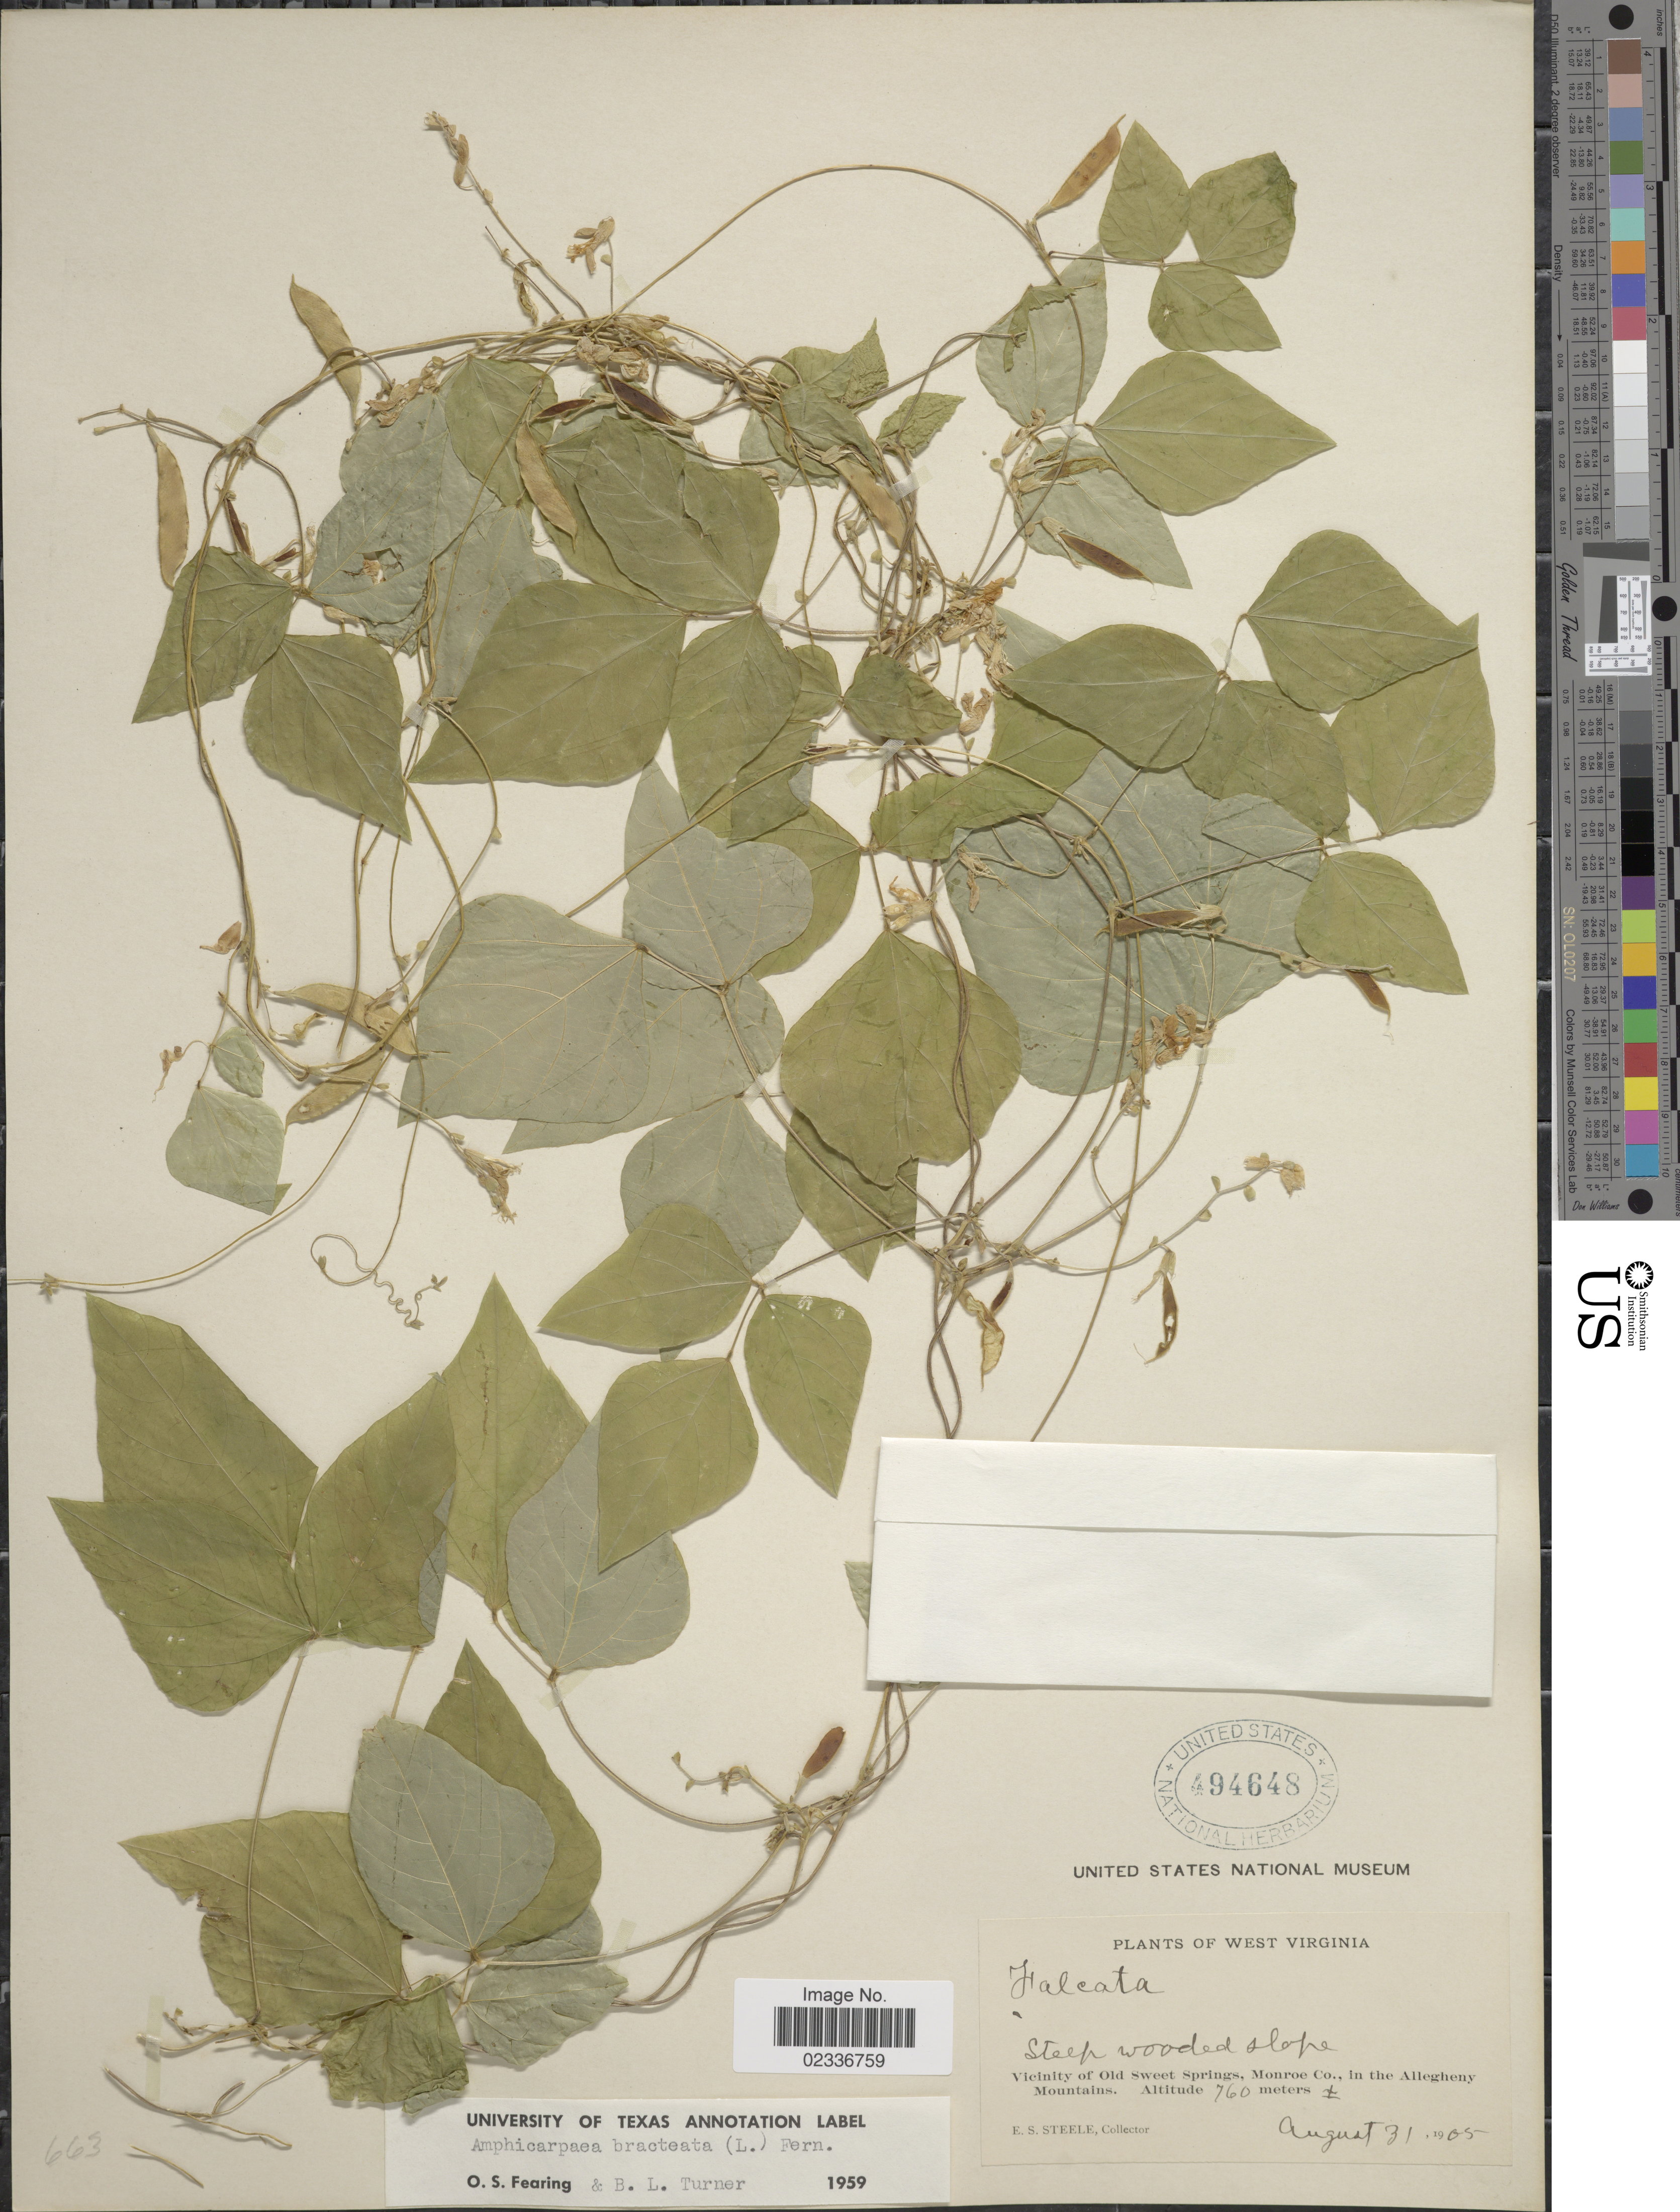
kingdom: Plantae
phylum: Tracheophyta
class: Magnoliopsida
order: Fabales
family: Fabaceae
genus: Amphicarpaea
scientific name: Amphicarpaea bracteata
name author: (L.) Fernald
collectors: E. Steele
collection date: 1905-08-31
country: United States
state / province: West Virginia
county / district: Monroe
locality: Steep wooded slope, vicinity of Old Sweet Springs, Monroe Co., in the Allegheny Mountains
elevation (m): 760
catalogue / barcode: US 494648